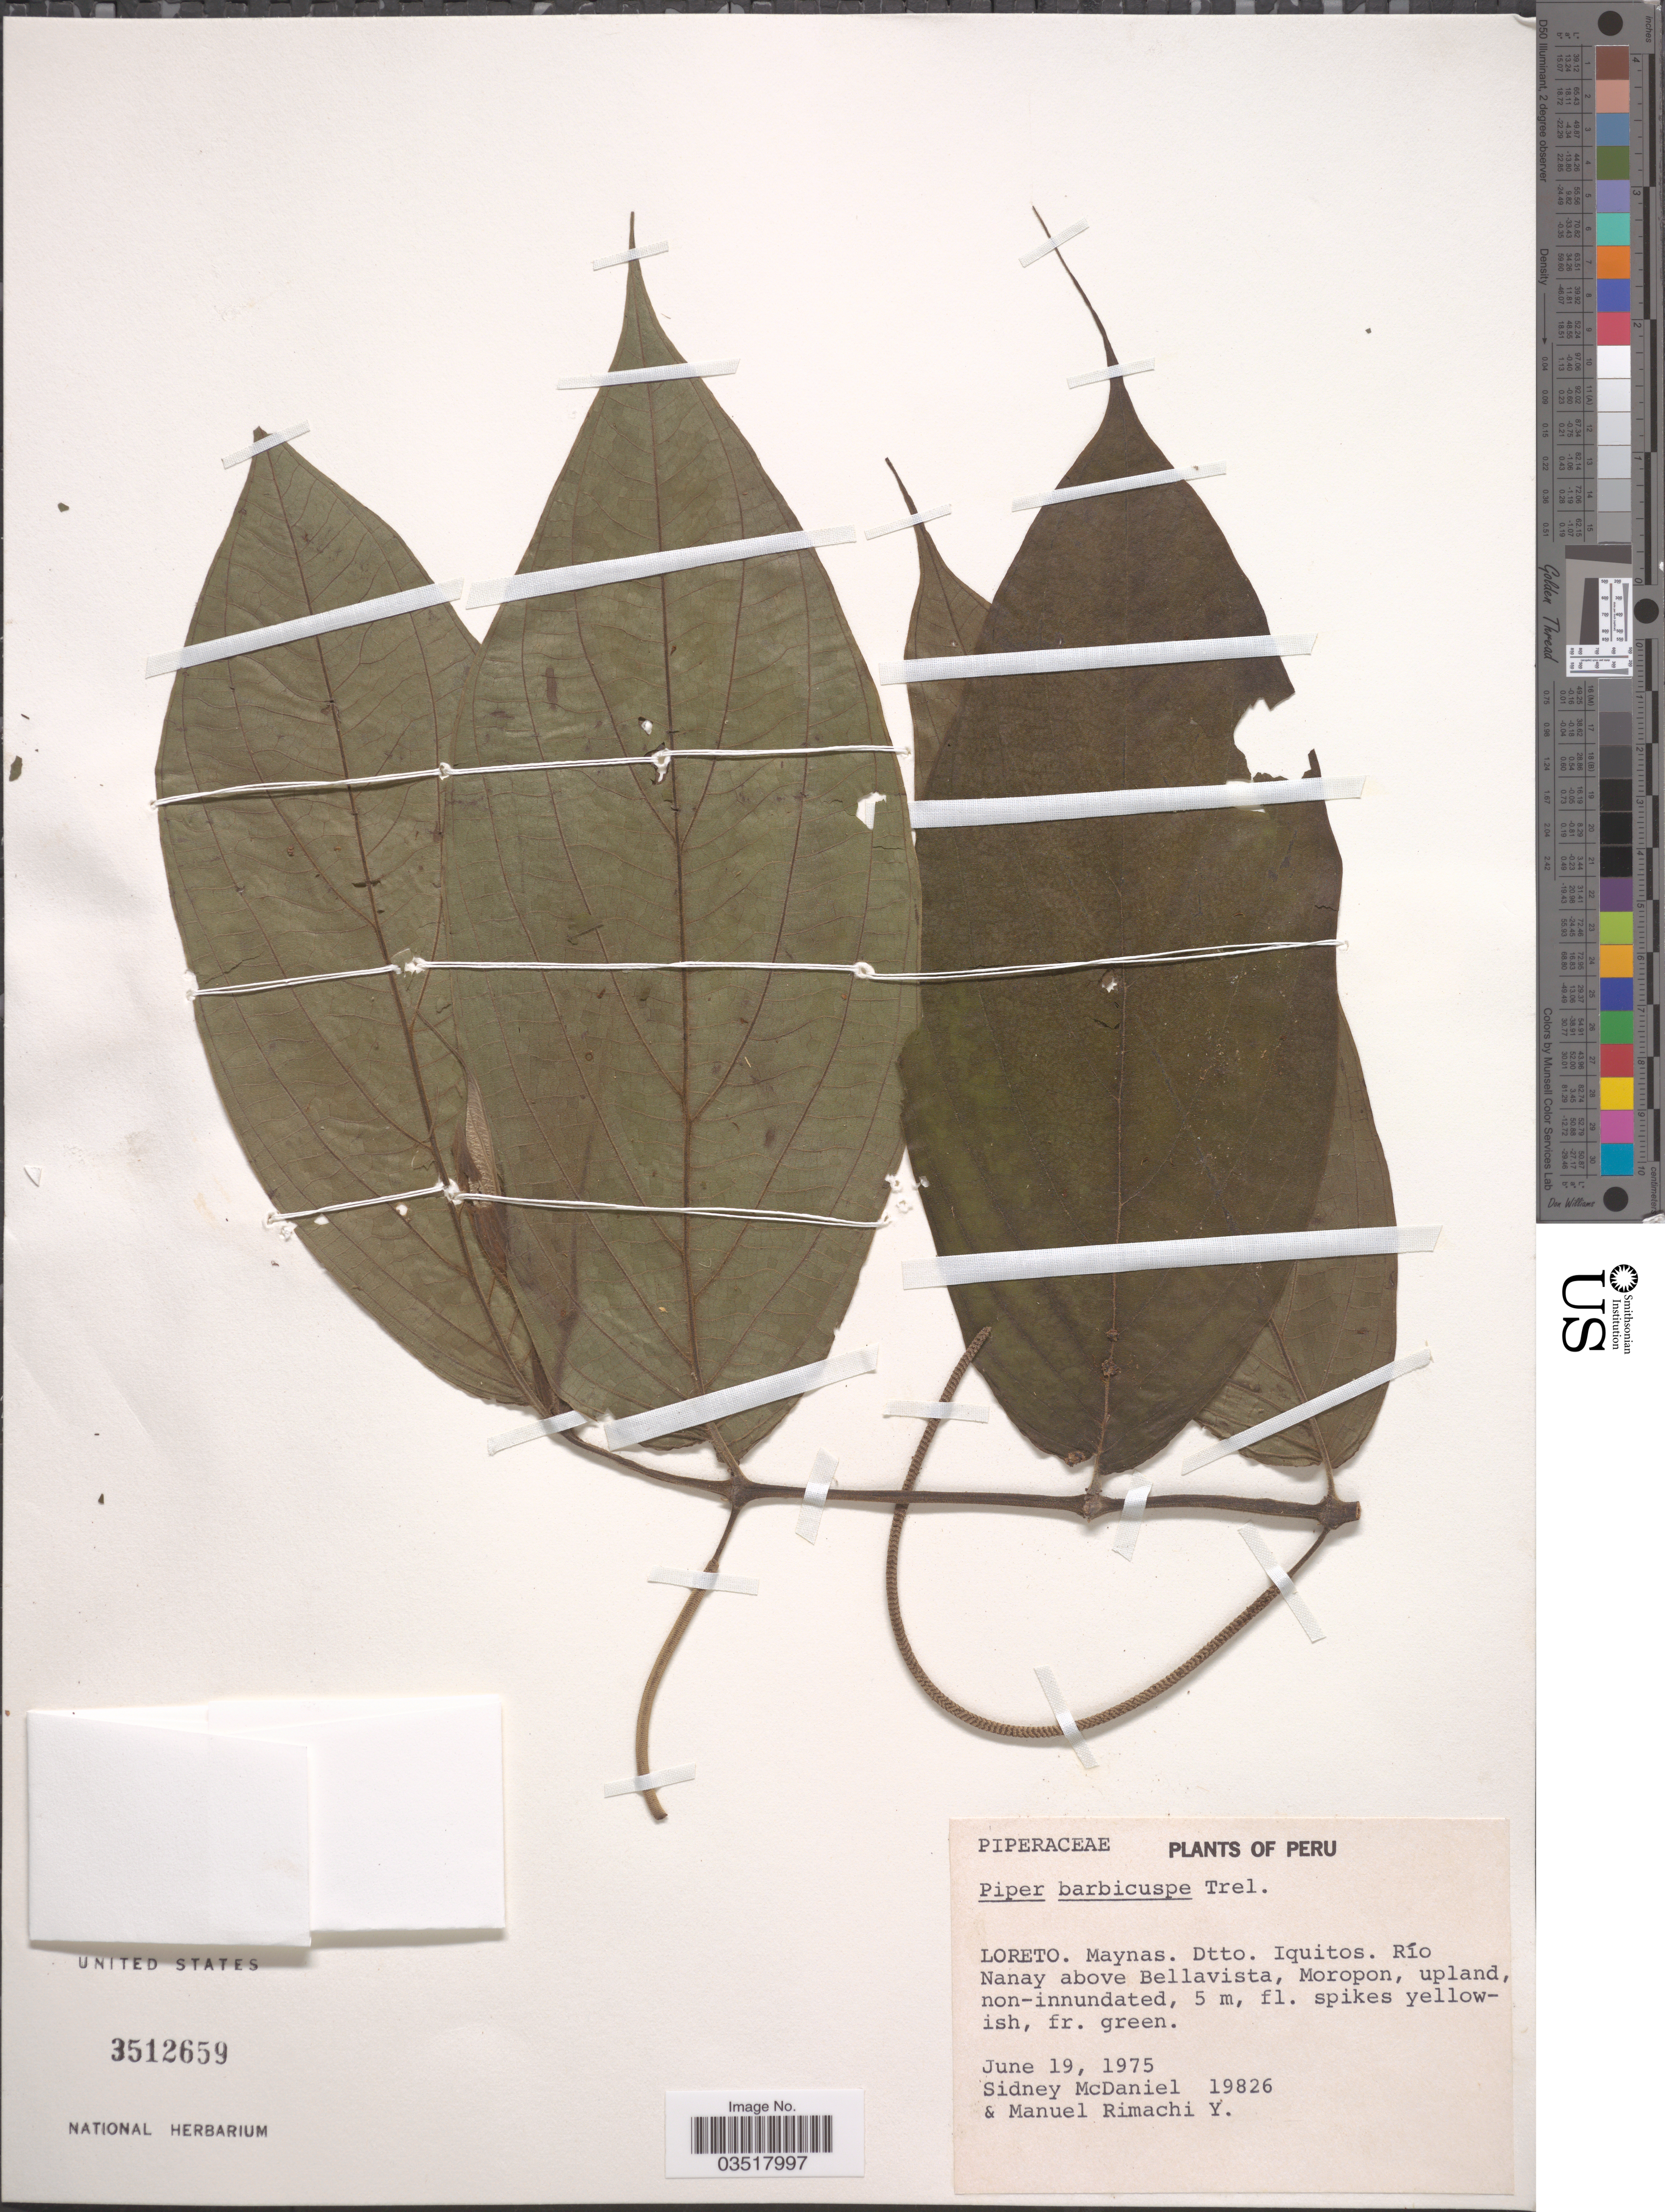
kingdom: Plantae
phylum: Tracheophyta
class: Magnoliopsida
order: Piperales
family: Piperaceae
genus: Piper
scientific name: Piper barbicuspe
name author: Trel. in J.F. Macbr.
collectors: S. McDaniel & M. Rimachi Y.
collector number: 19826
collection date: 1975-06-19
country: Peru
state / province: Loreto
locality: Maynas. Dtto. Iquitos. Río Nanay above Bellavista, Moropon.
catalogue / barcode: US 3512659